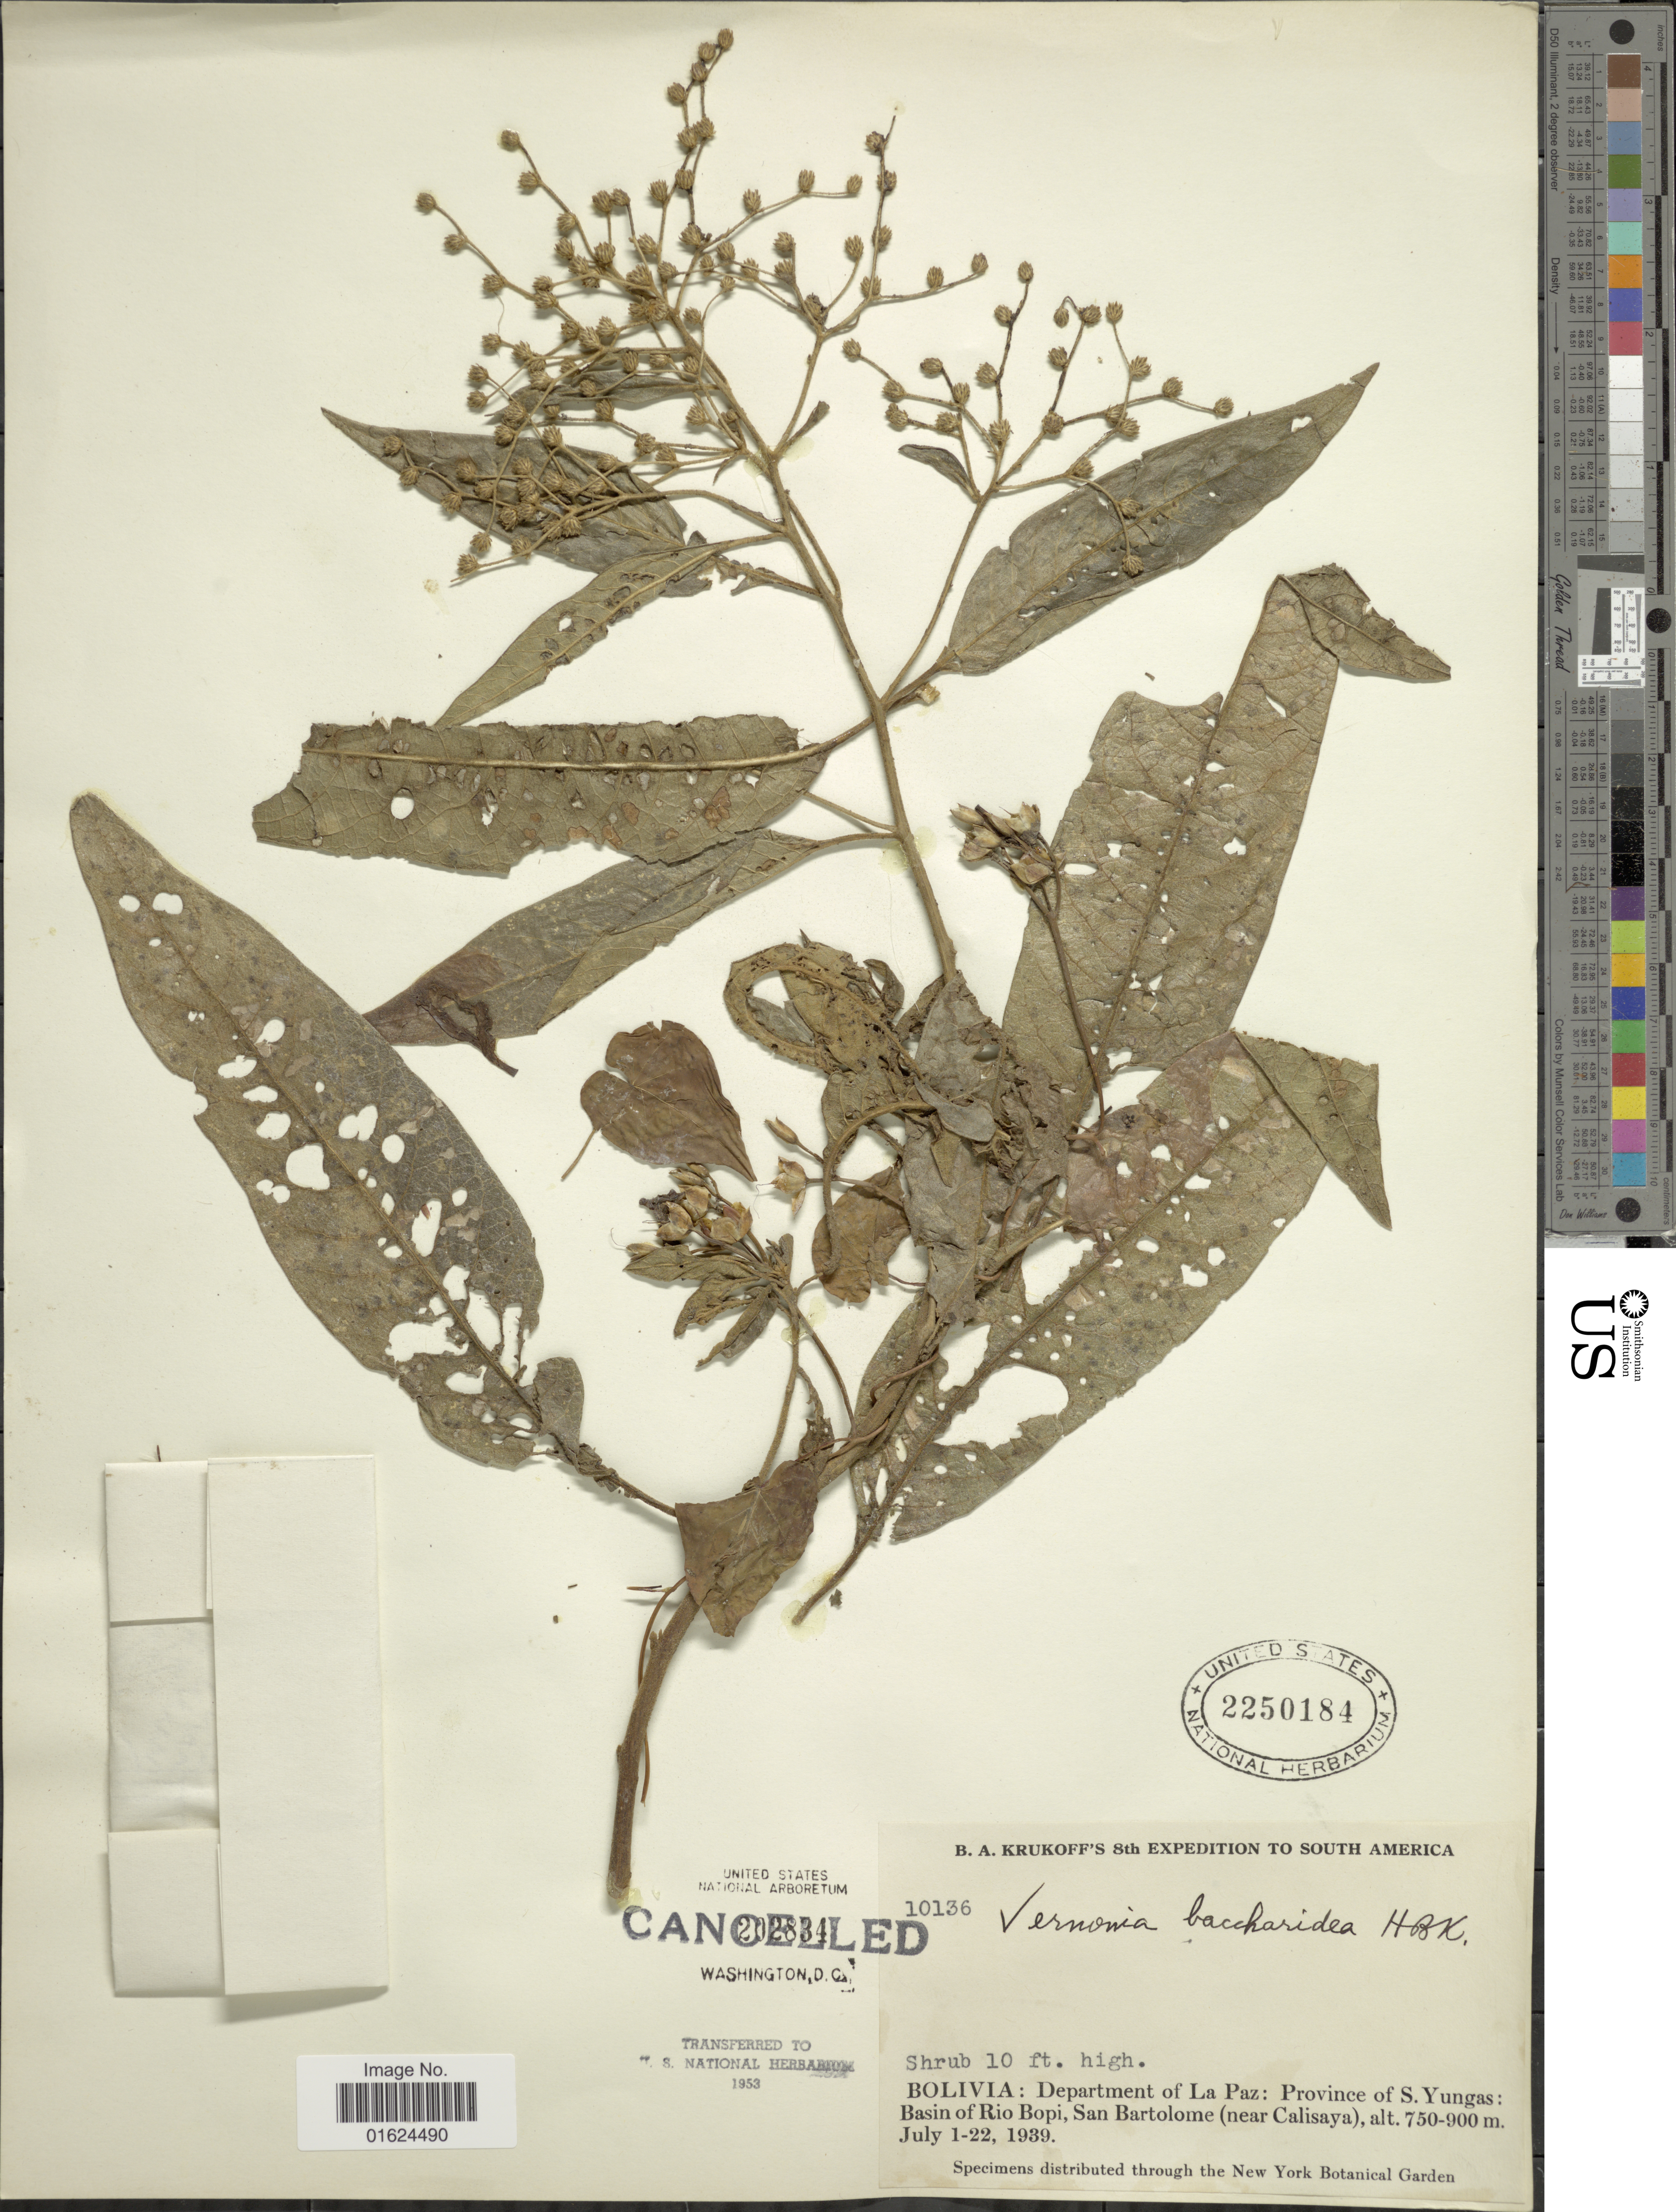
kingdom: Plantae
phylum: Tracheophyta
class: Magnoliopsida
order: Asterales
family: Asteraceae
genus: Vernonanthura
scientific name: Vernonanthura patens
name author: (Kunth) H. Rob.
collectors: B. A. Krukoff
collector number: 10136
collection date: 1939-07-01/1939-07-22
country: Bolivia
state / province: La Paz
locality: Department of La Paz: Province of S, Yungas: Basin of Rio Bopi, San Bartolome (near Calisaya)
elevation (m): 750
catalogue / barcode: US 2250184